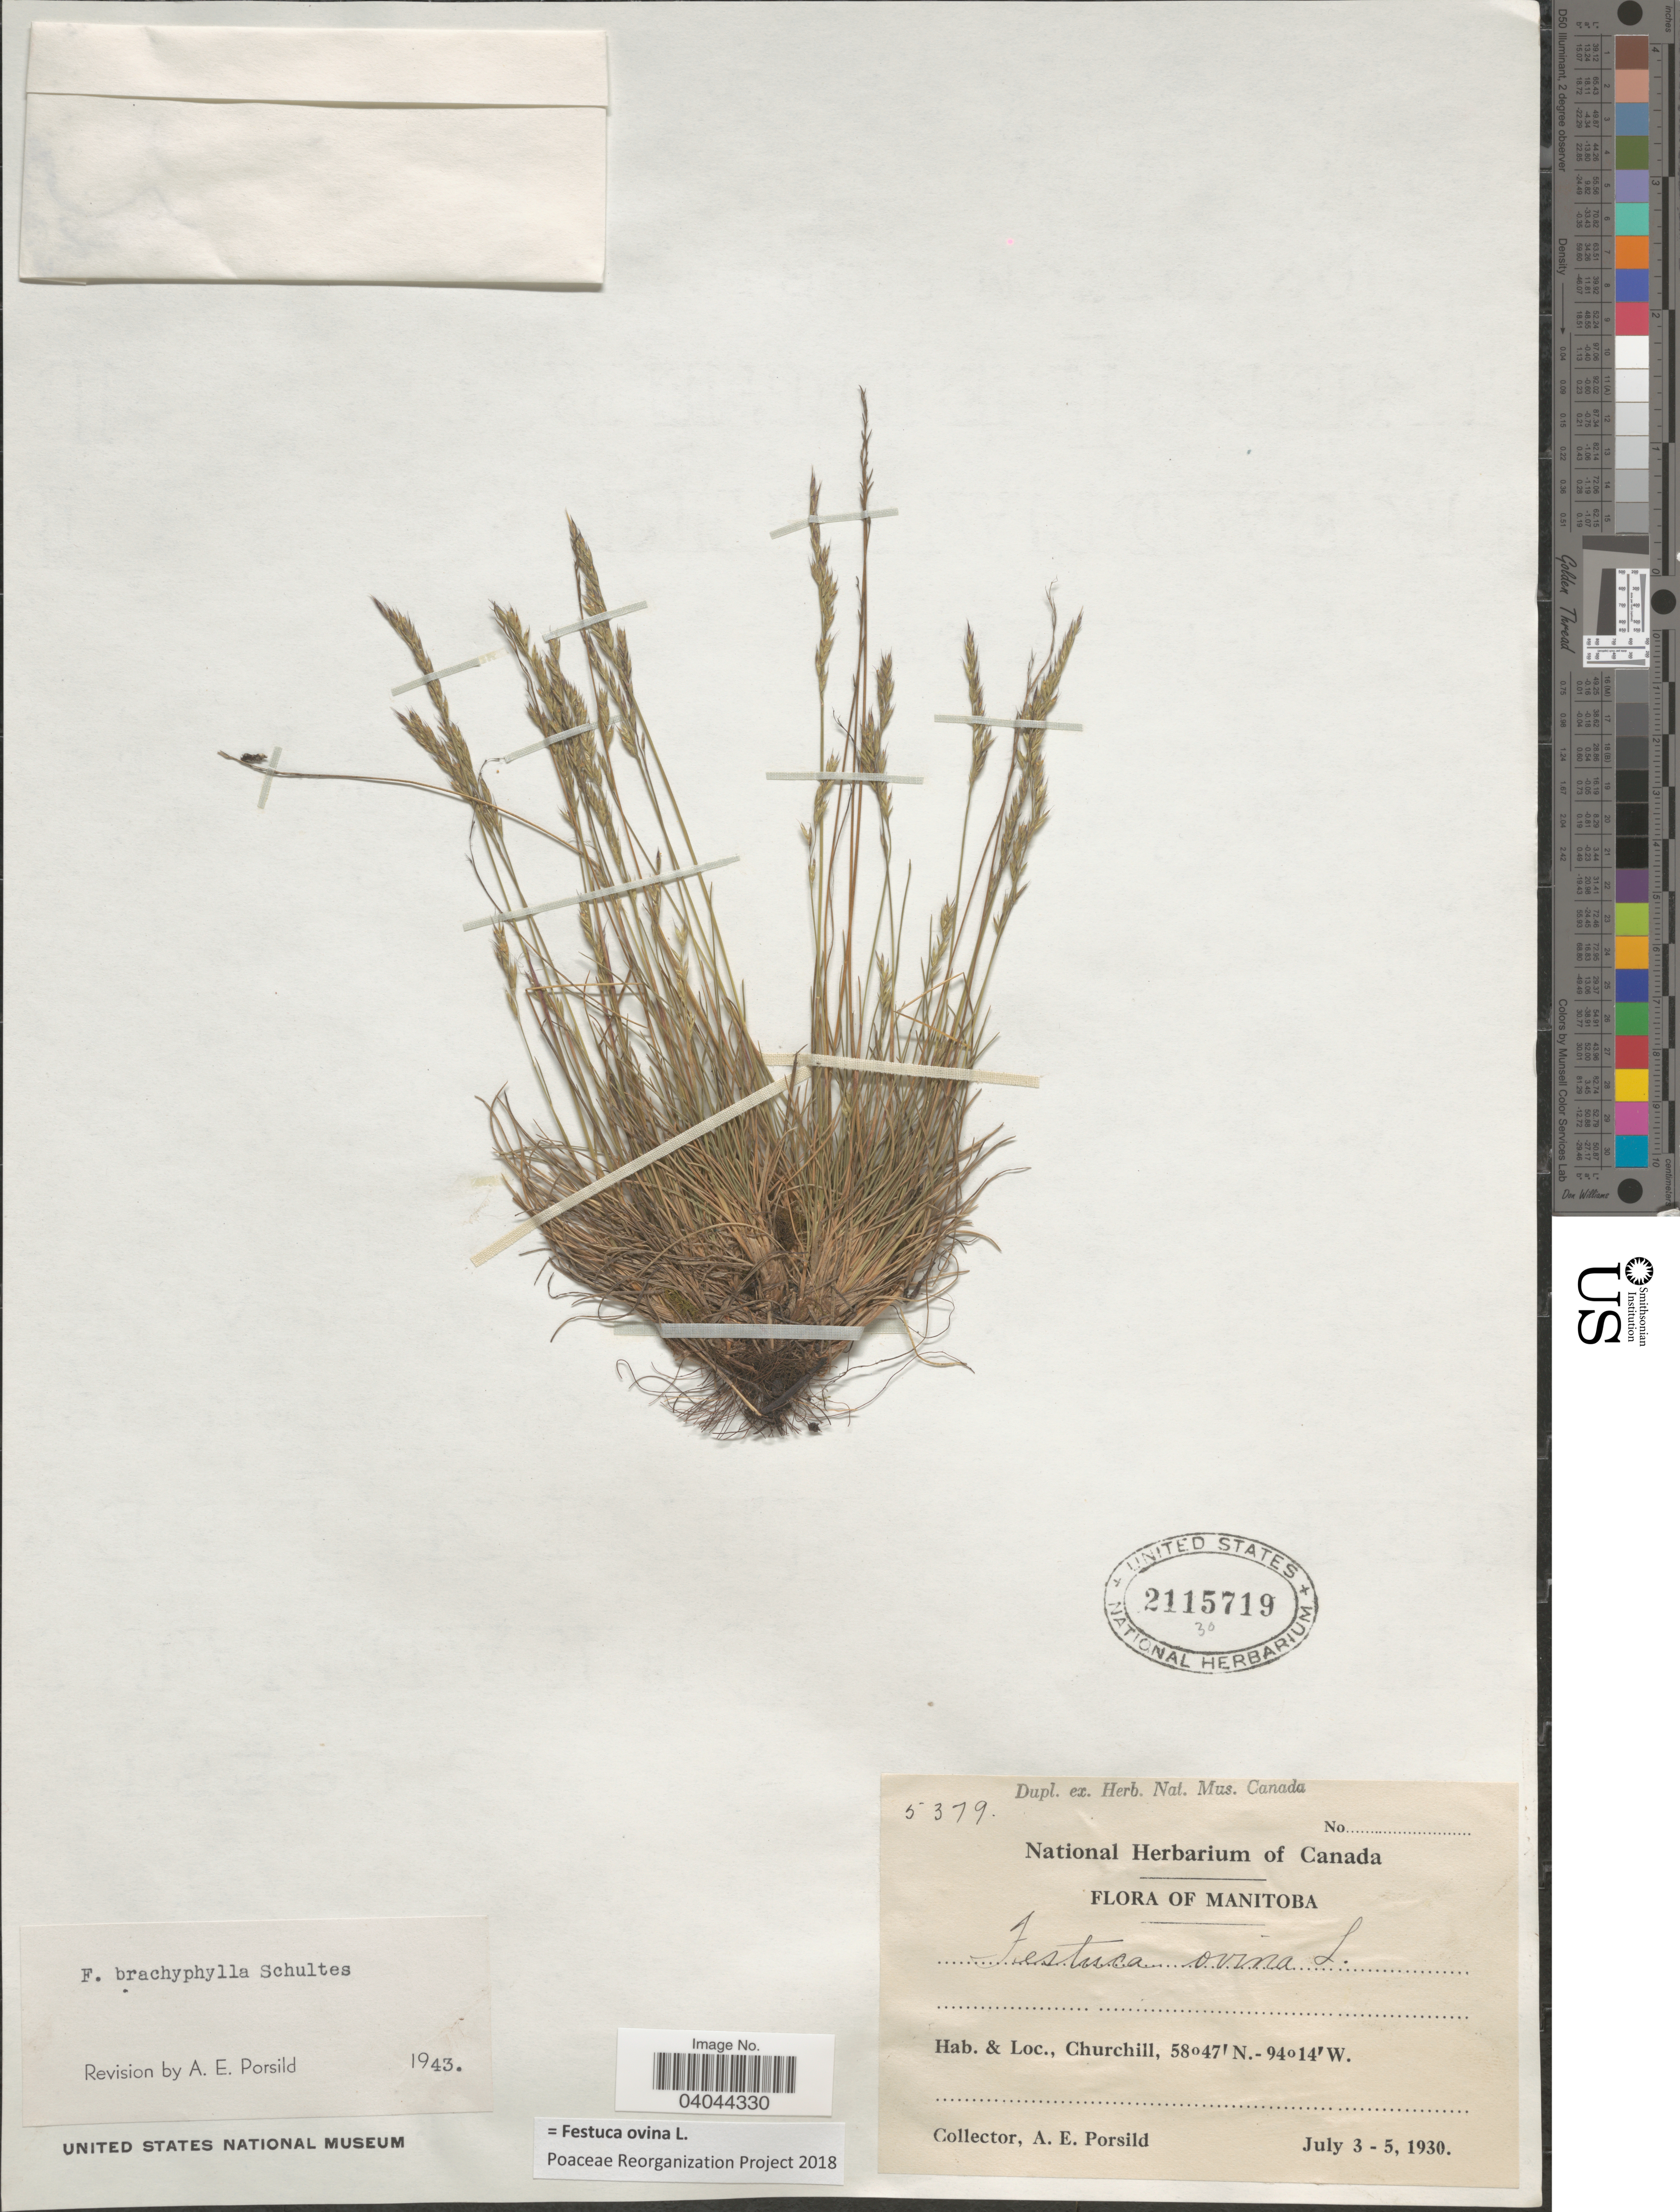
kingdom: Plantae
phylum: Tracheophyta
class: Liliopsida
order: Poales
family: Poaceae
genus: Festuca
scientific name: Festuca ovina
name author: L.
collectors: A. E. Porsild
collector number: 5379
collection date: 1930-07-03/1930-07-05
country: Canada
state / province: Manitoba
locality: Churchill.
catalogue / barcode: US 2115719